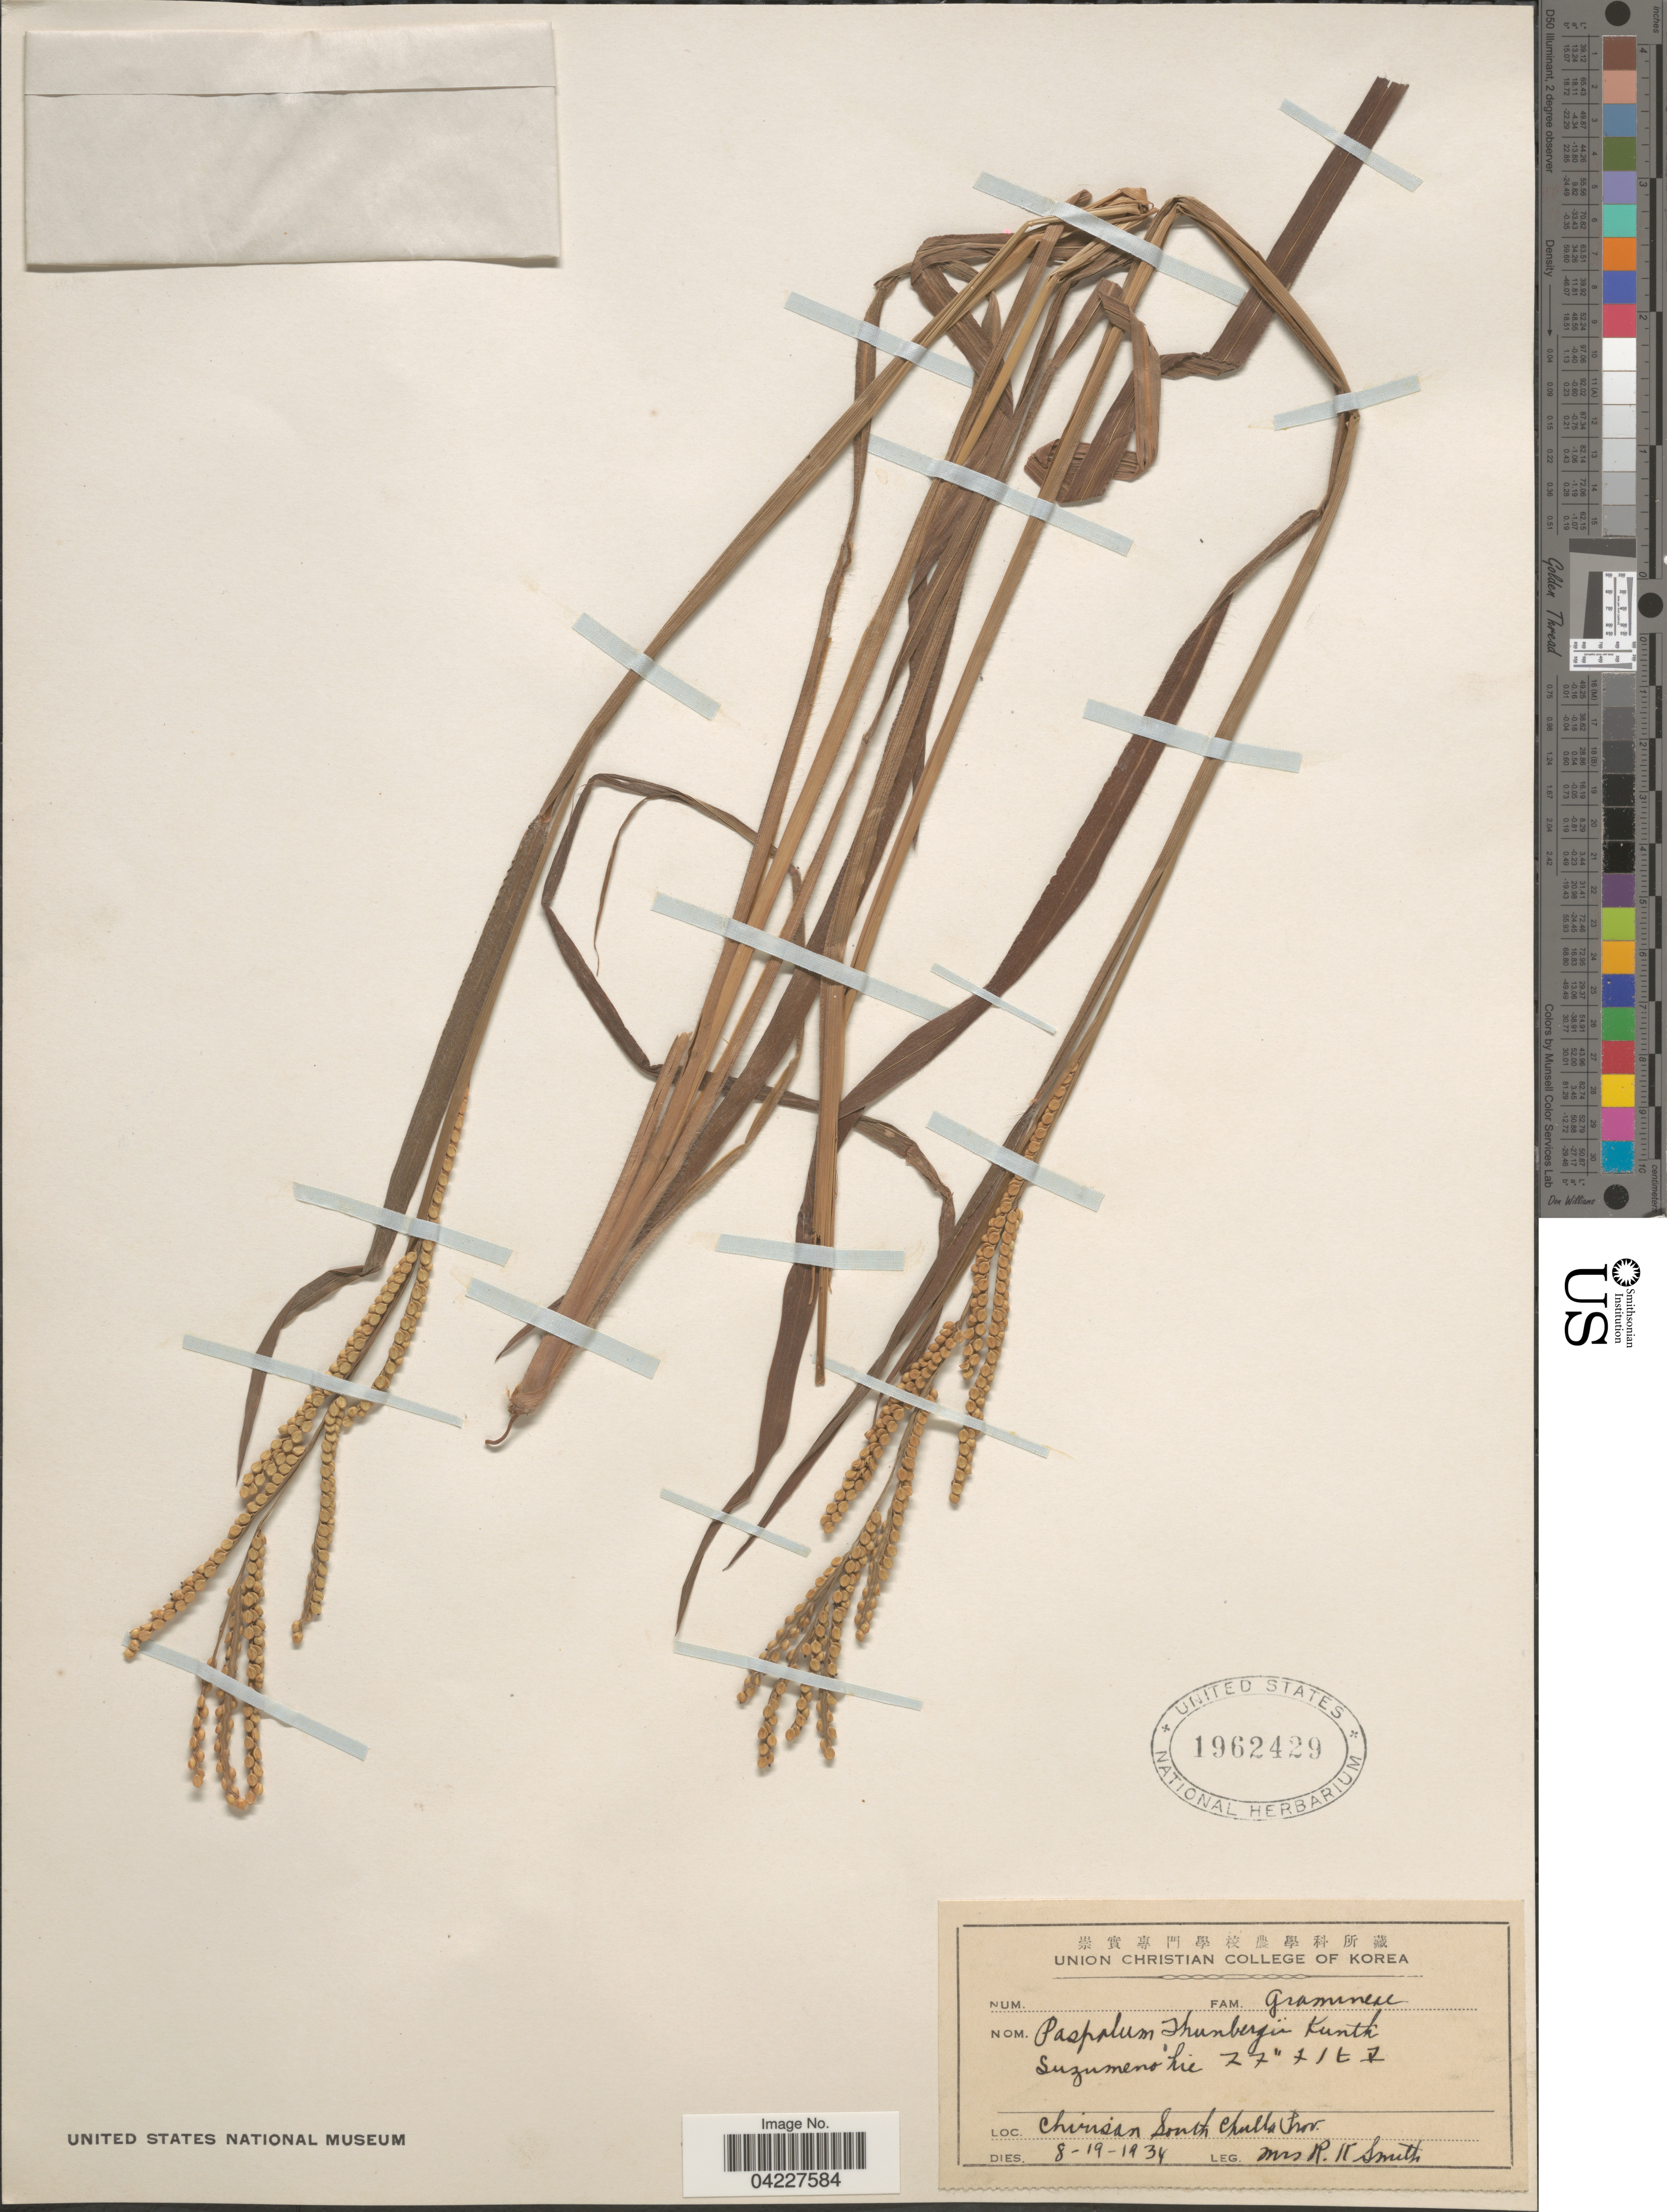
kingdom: Plantae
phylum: Tracheophyta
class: Liliopsida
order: Poales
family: Poaceae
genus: Paspalum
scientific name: Paspalum thunbergii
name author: Kunth ex Steud.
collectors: R. Smith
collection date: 1934-08-19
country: South Korea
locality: Suzumeno hie. Chirisan South Chulla Prov.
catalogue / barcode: US 1962429